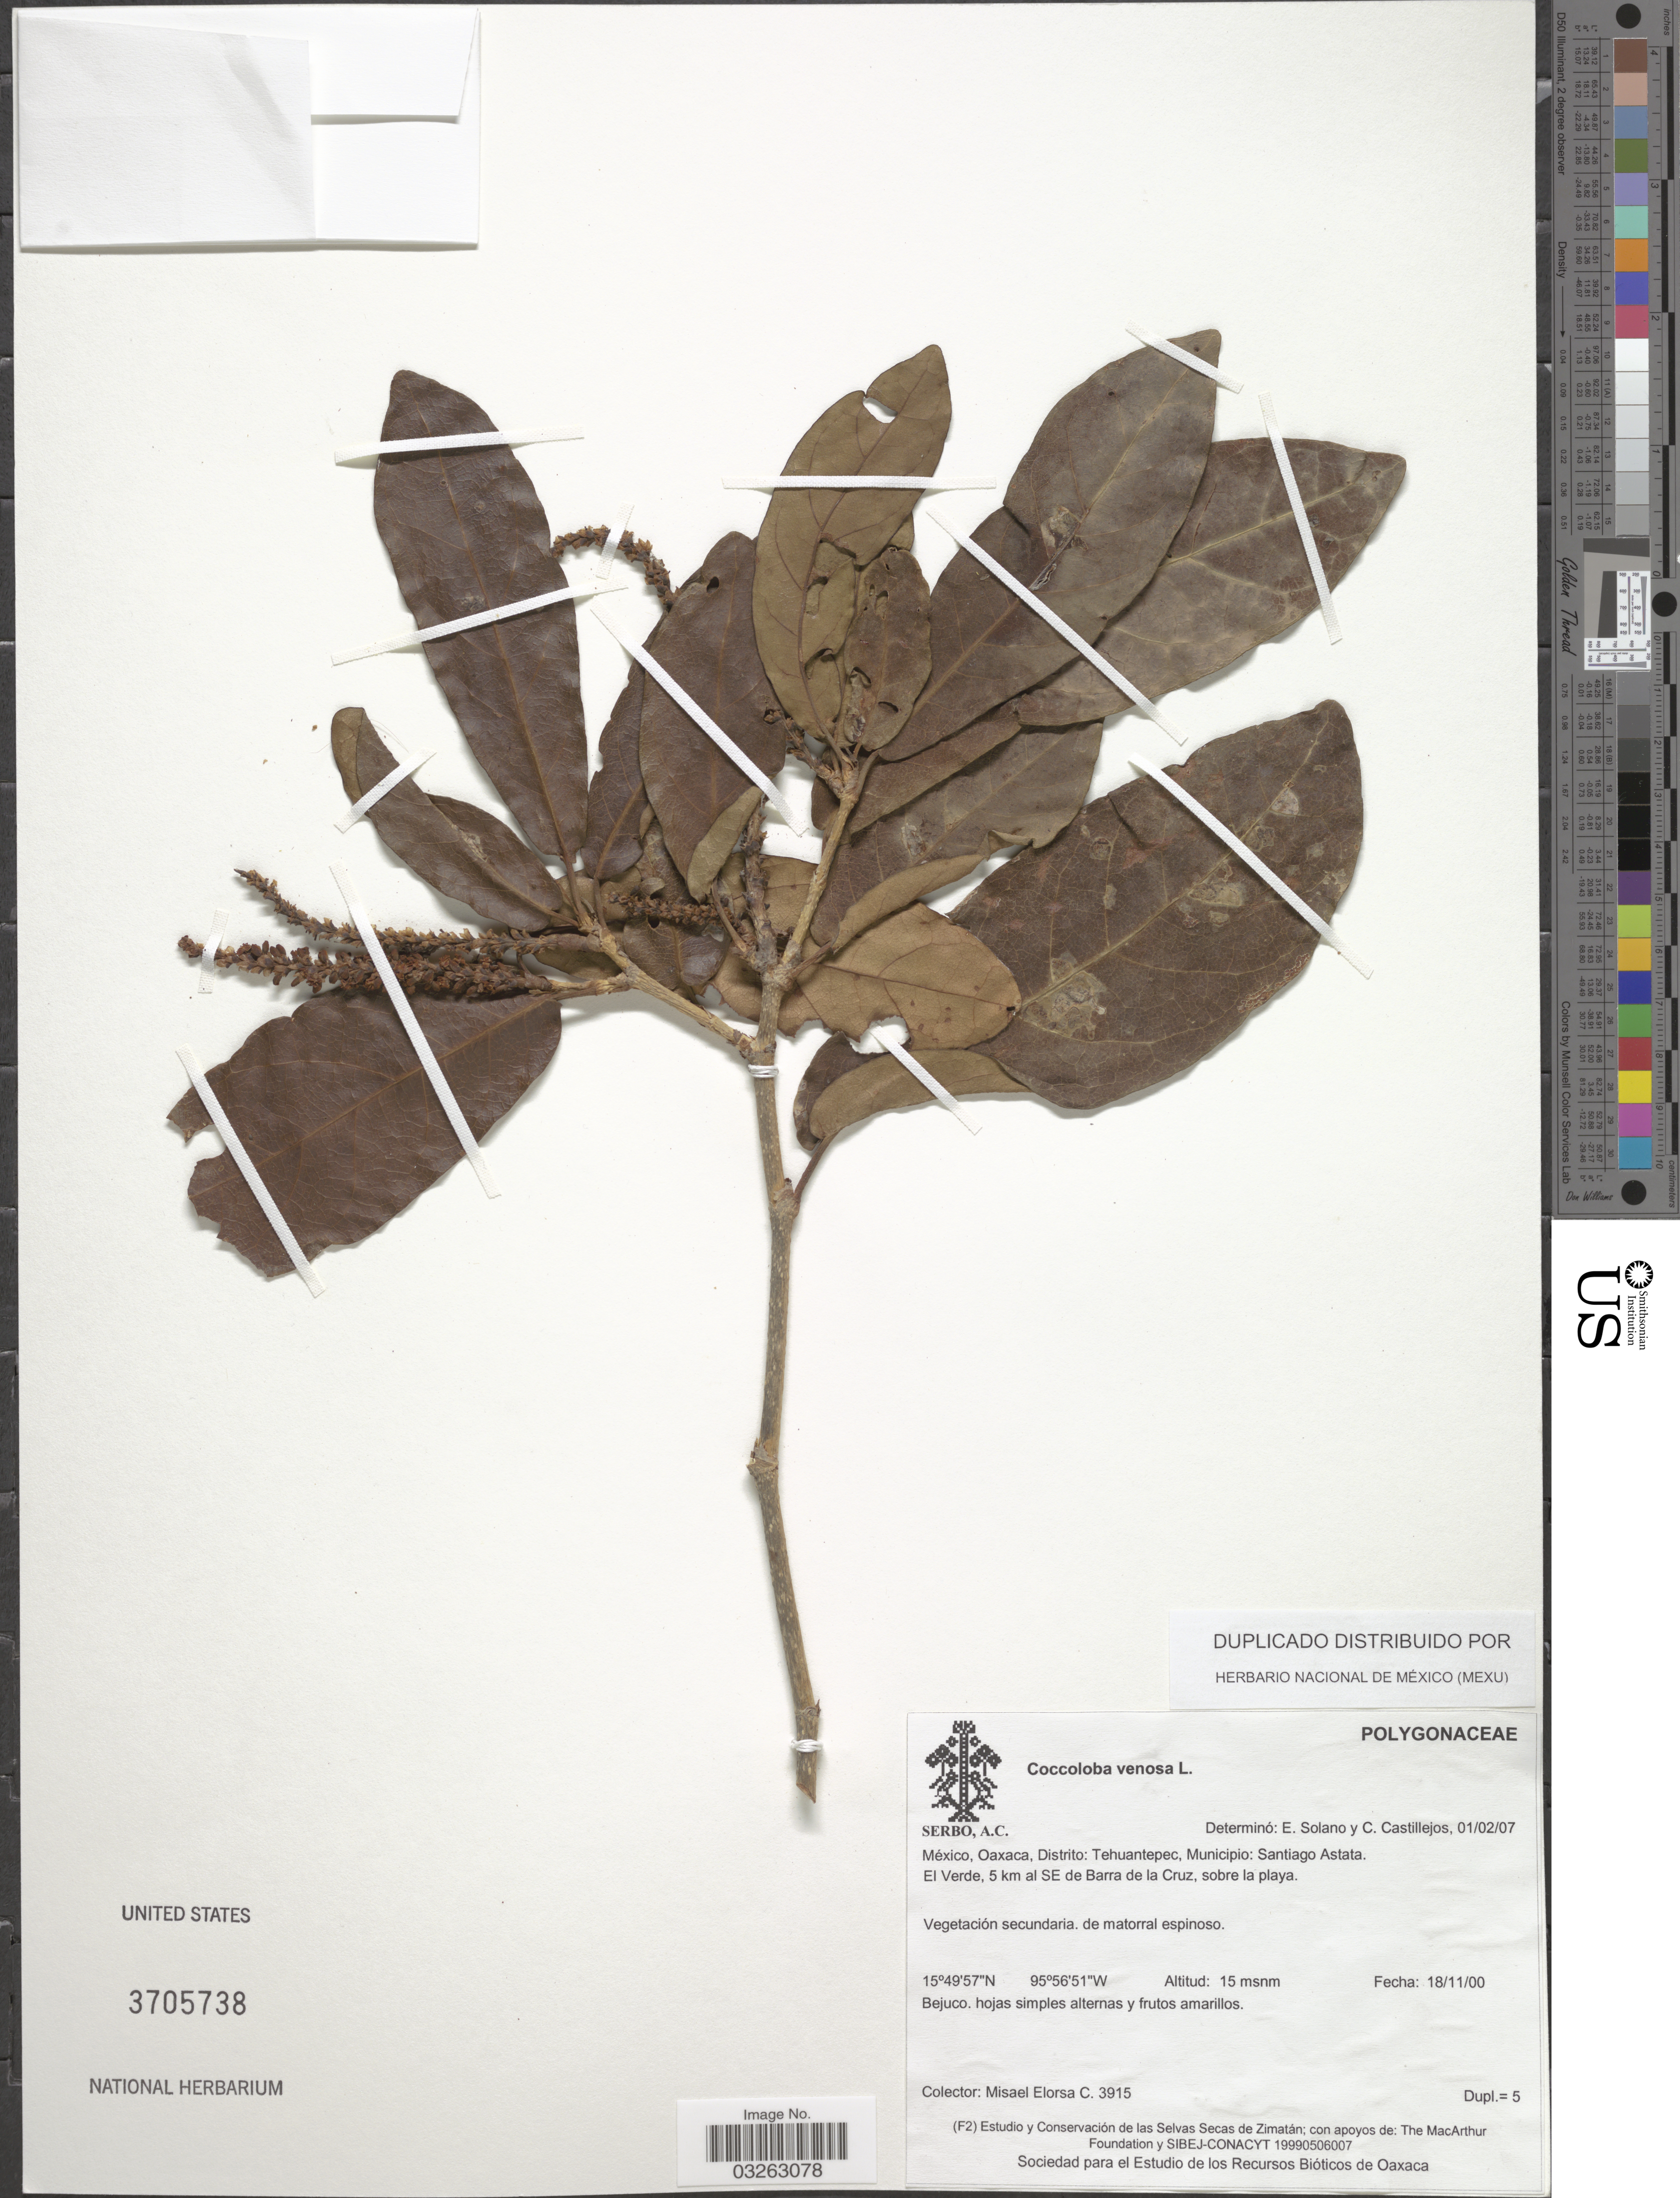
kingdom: Plantae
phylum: Tracheophyta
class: Magnoliopsida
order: Caryophyllales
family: Polygonaceae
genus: Coccoloba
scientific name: Coccoloba venosa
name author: L.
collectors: M. Elorsa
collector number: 3915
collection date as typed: Transcribed d/m/y: 18/11/0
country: Mexico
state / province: Oaxaca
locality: Distrito: Tehuantepec, Municipio: Santiago Astata. El Verde, 5 km al SE de Barra de la Cruz sobre la playa.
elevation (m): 15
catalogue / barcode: US 3705738